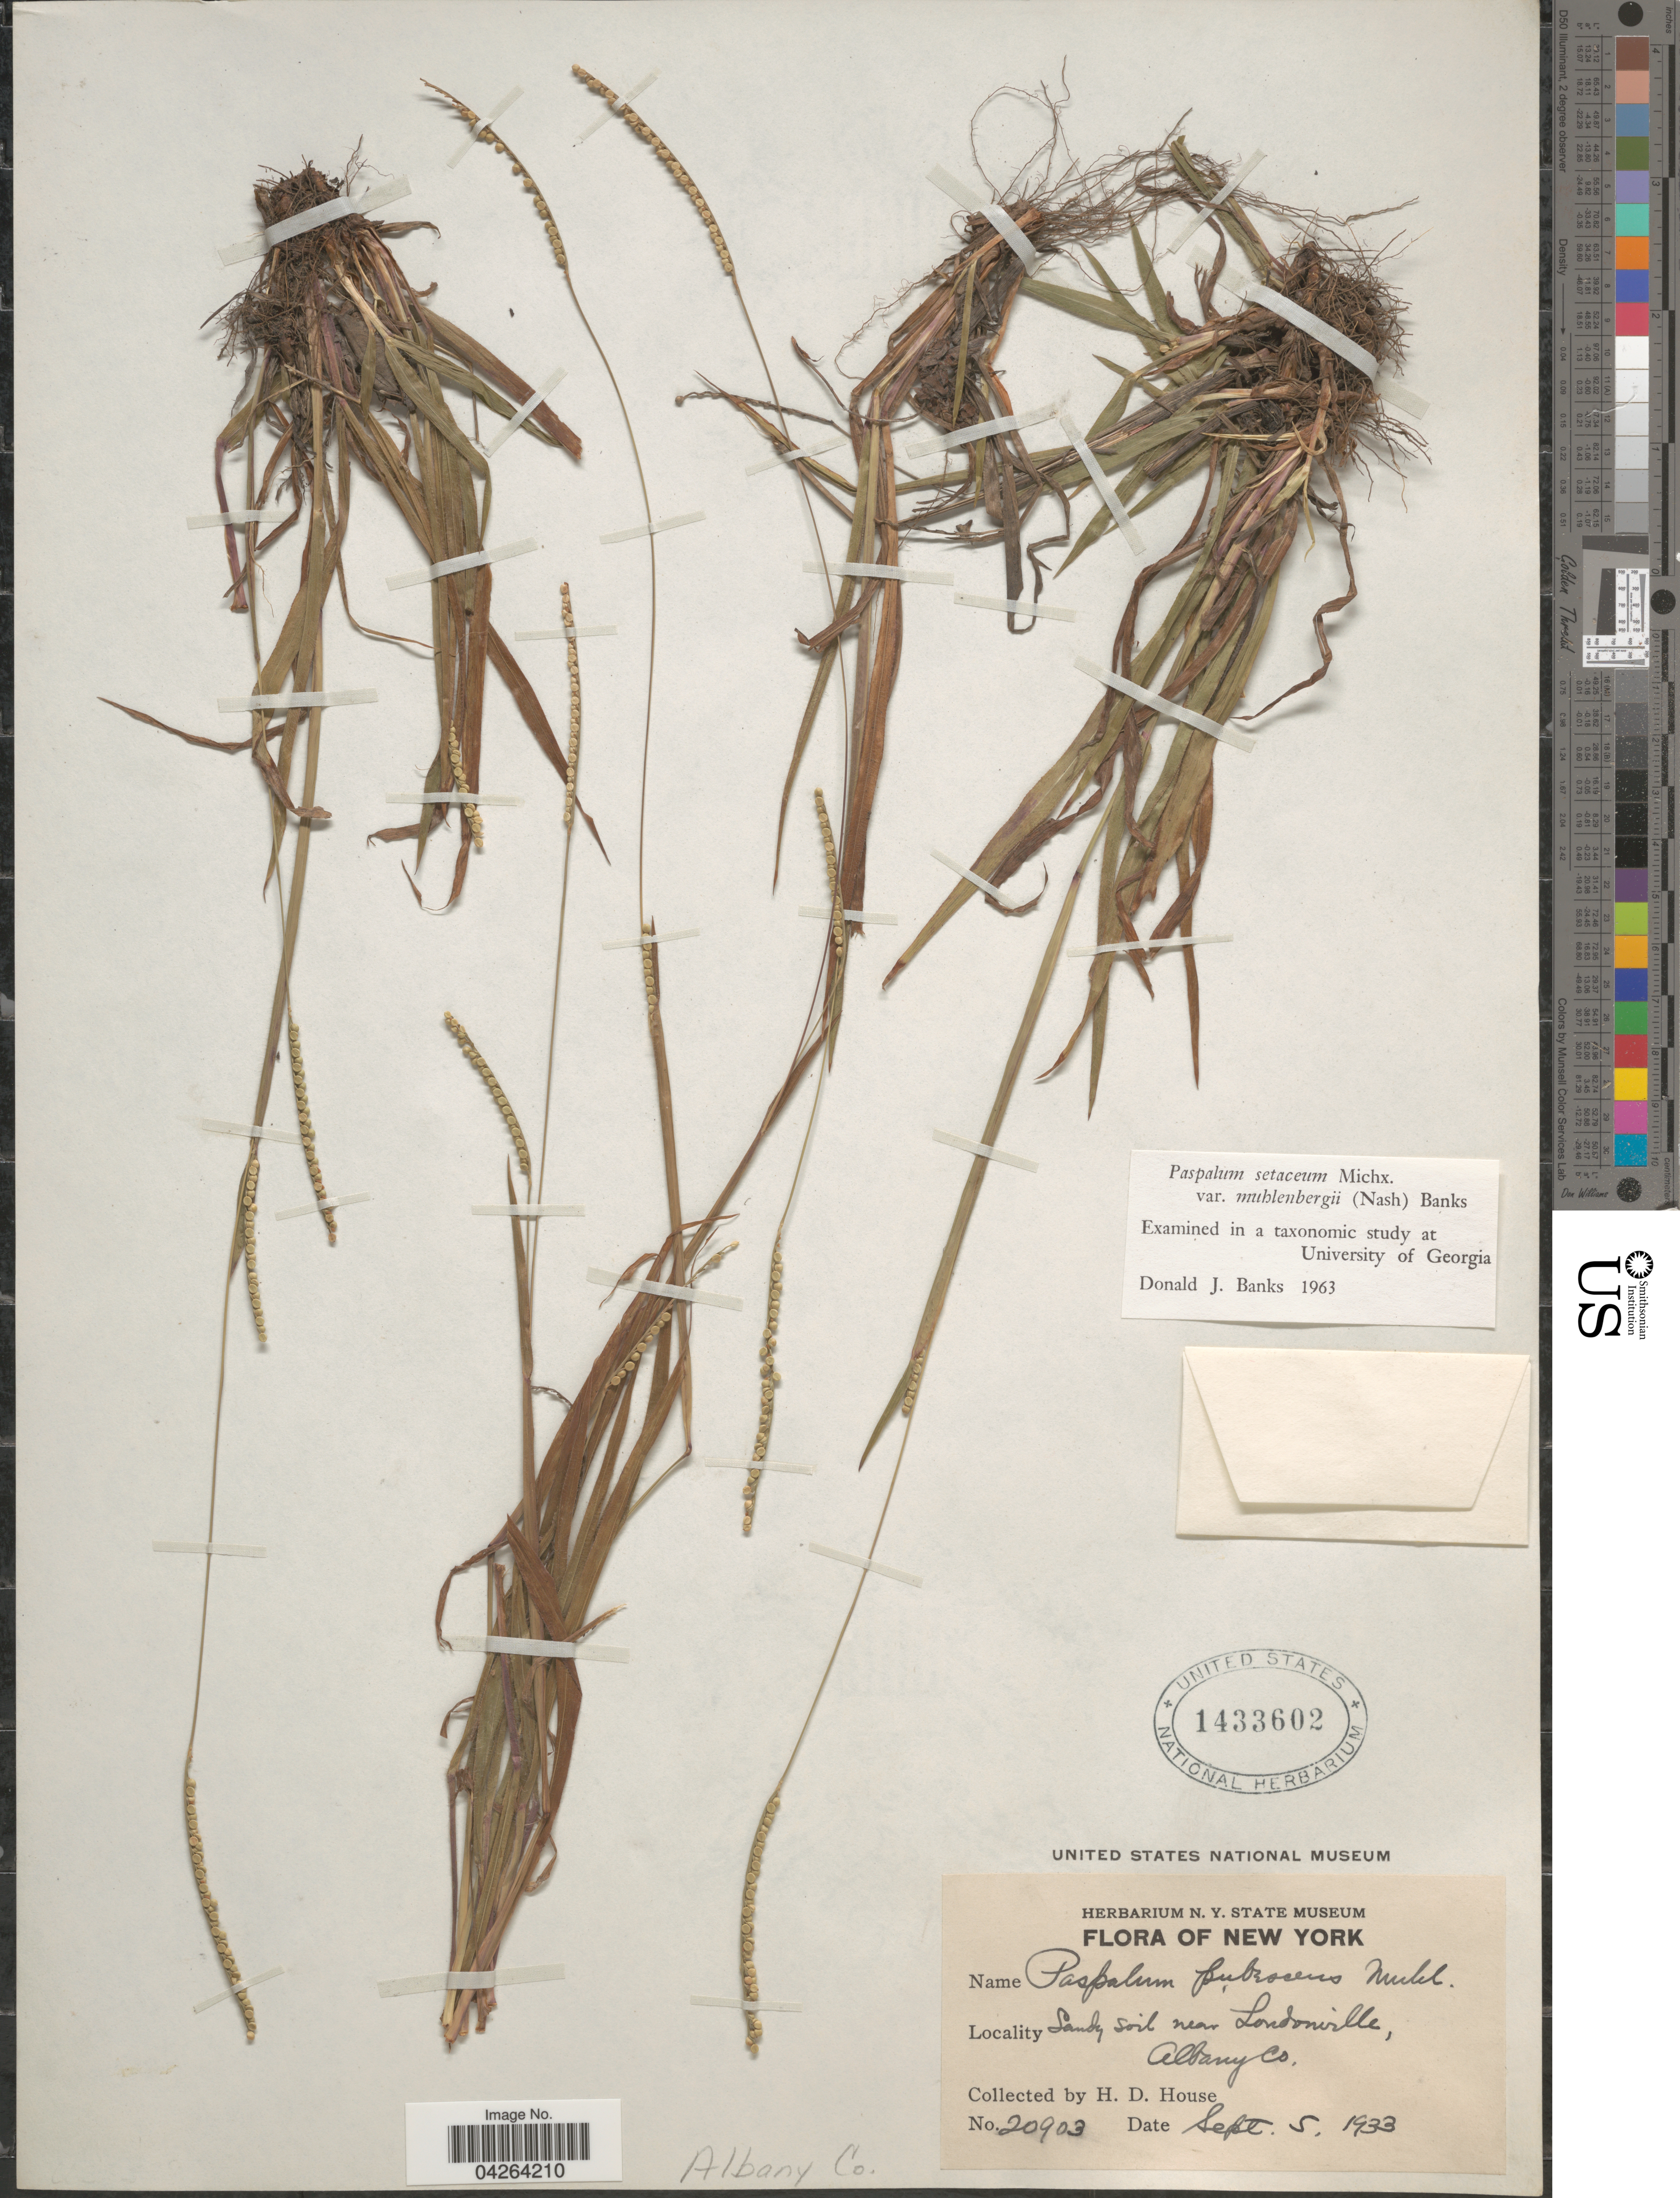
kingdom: Plantae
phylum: Tracheophyta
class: Liliopsida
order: Poales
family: Poaceae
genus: Paspalum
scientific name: Paspalum setaceum var. muhlenbergii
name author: (Nash) D.J. Banks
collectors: H. D. House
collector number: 20903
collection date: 1933-09-05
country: United States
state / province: New York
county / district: Albany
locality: Sandy soil near Londonville, Albany Co.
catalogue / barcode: US 1433602